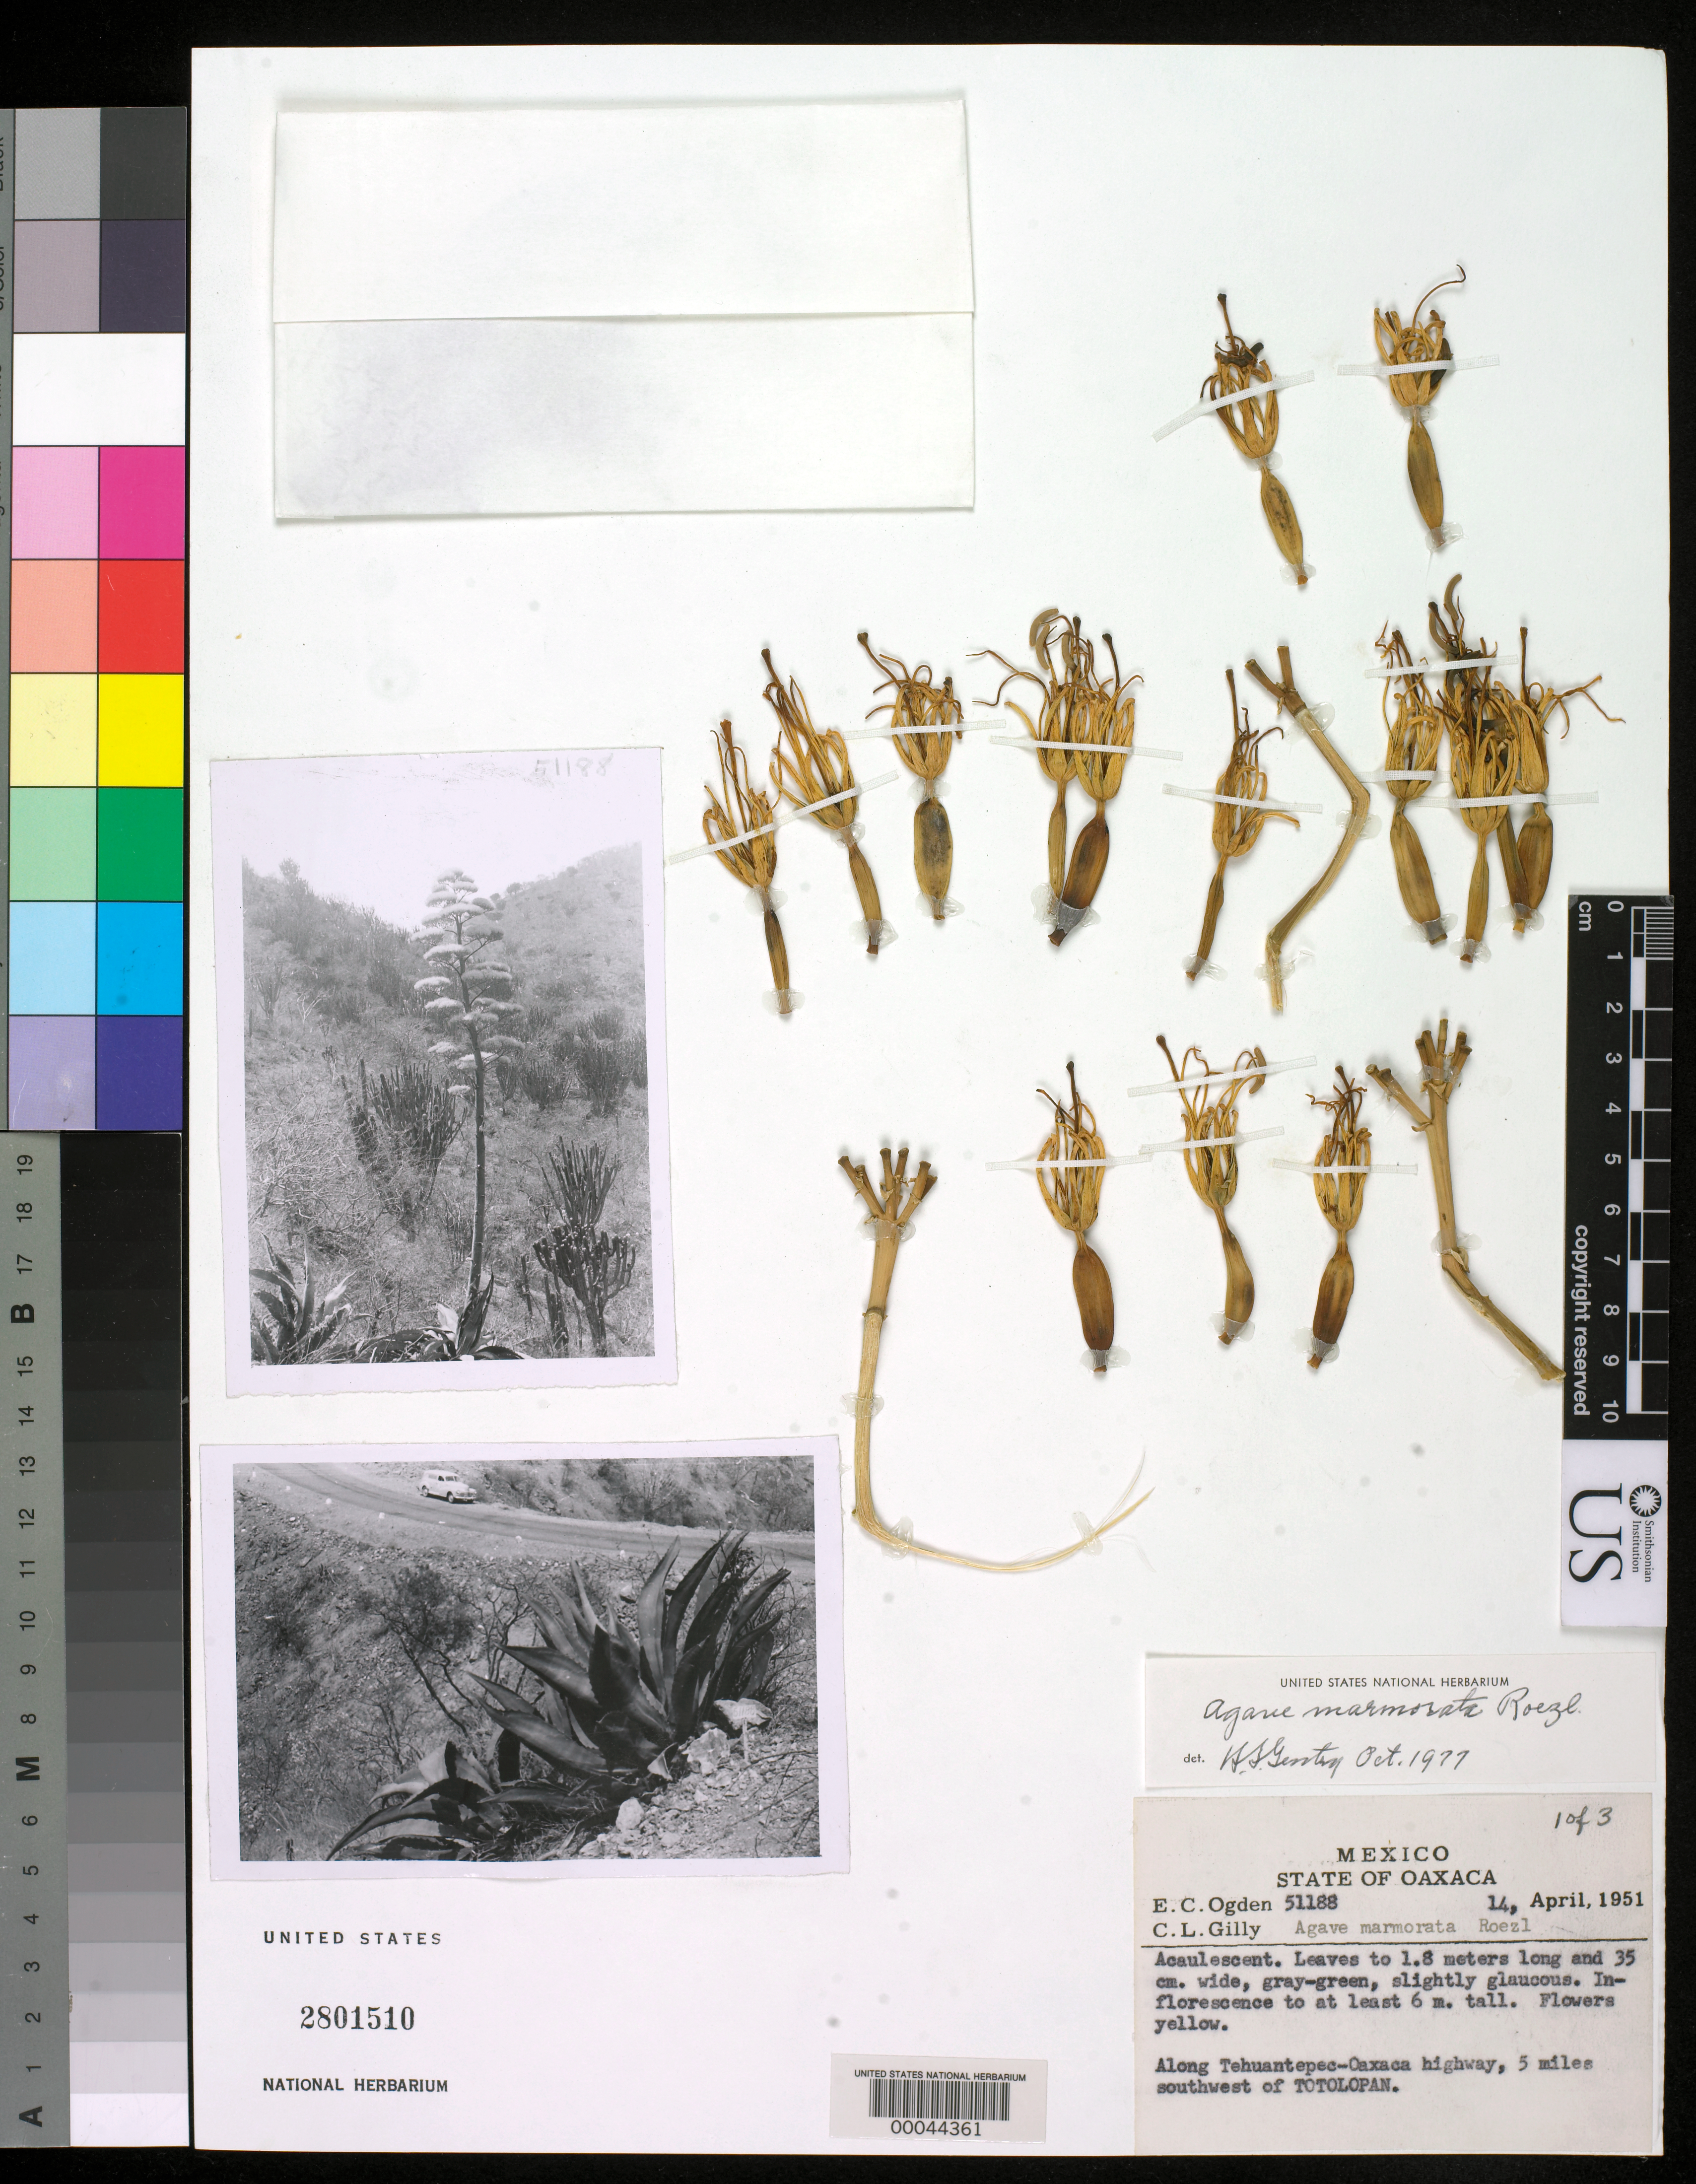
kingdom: Plantae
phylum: Tracheophyta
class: Liliopsida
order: Asparagales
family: Asparagaceae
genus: Agave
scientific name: Agave marmorata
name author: Roezl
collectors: E. C. Ogden & C. Gilly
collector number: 51188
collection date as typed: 14 Apr 1951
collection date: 1951-04-14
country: Mexico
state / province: Oaxaca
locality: Along Tehuantepec-Oaxaca highway, 5 mi SW of Totolopan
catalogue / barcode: US 2801510